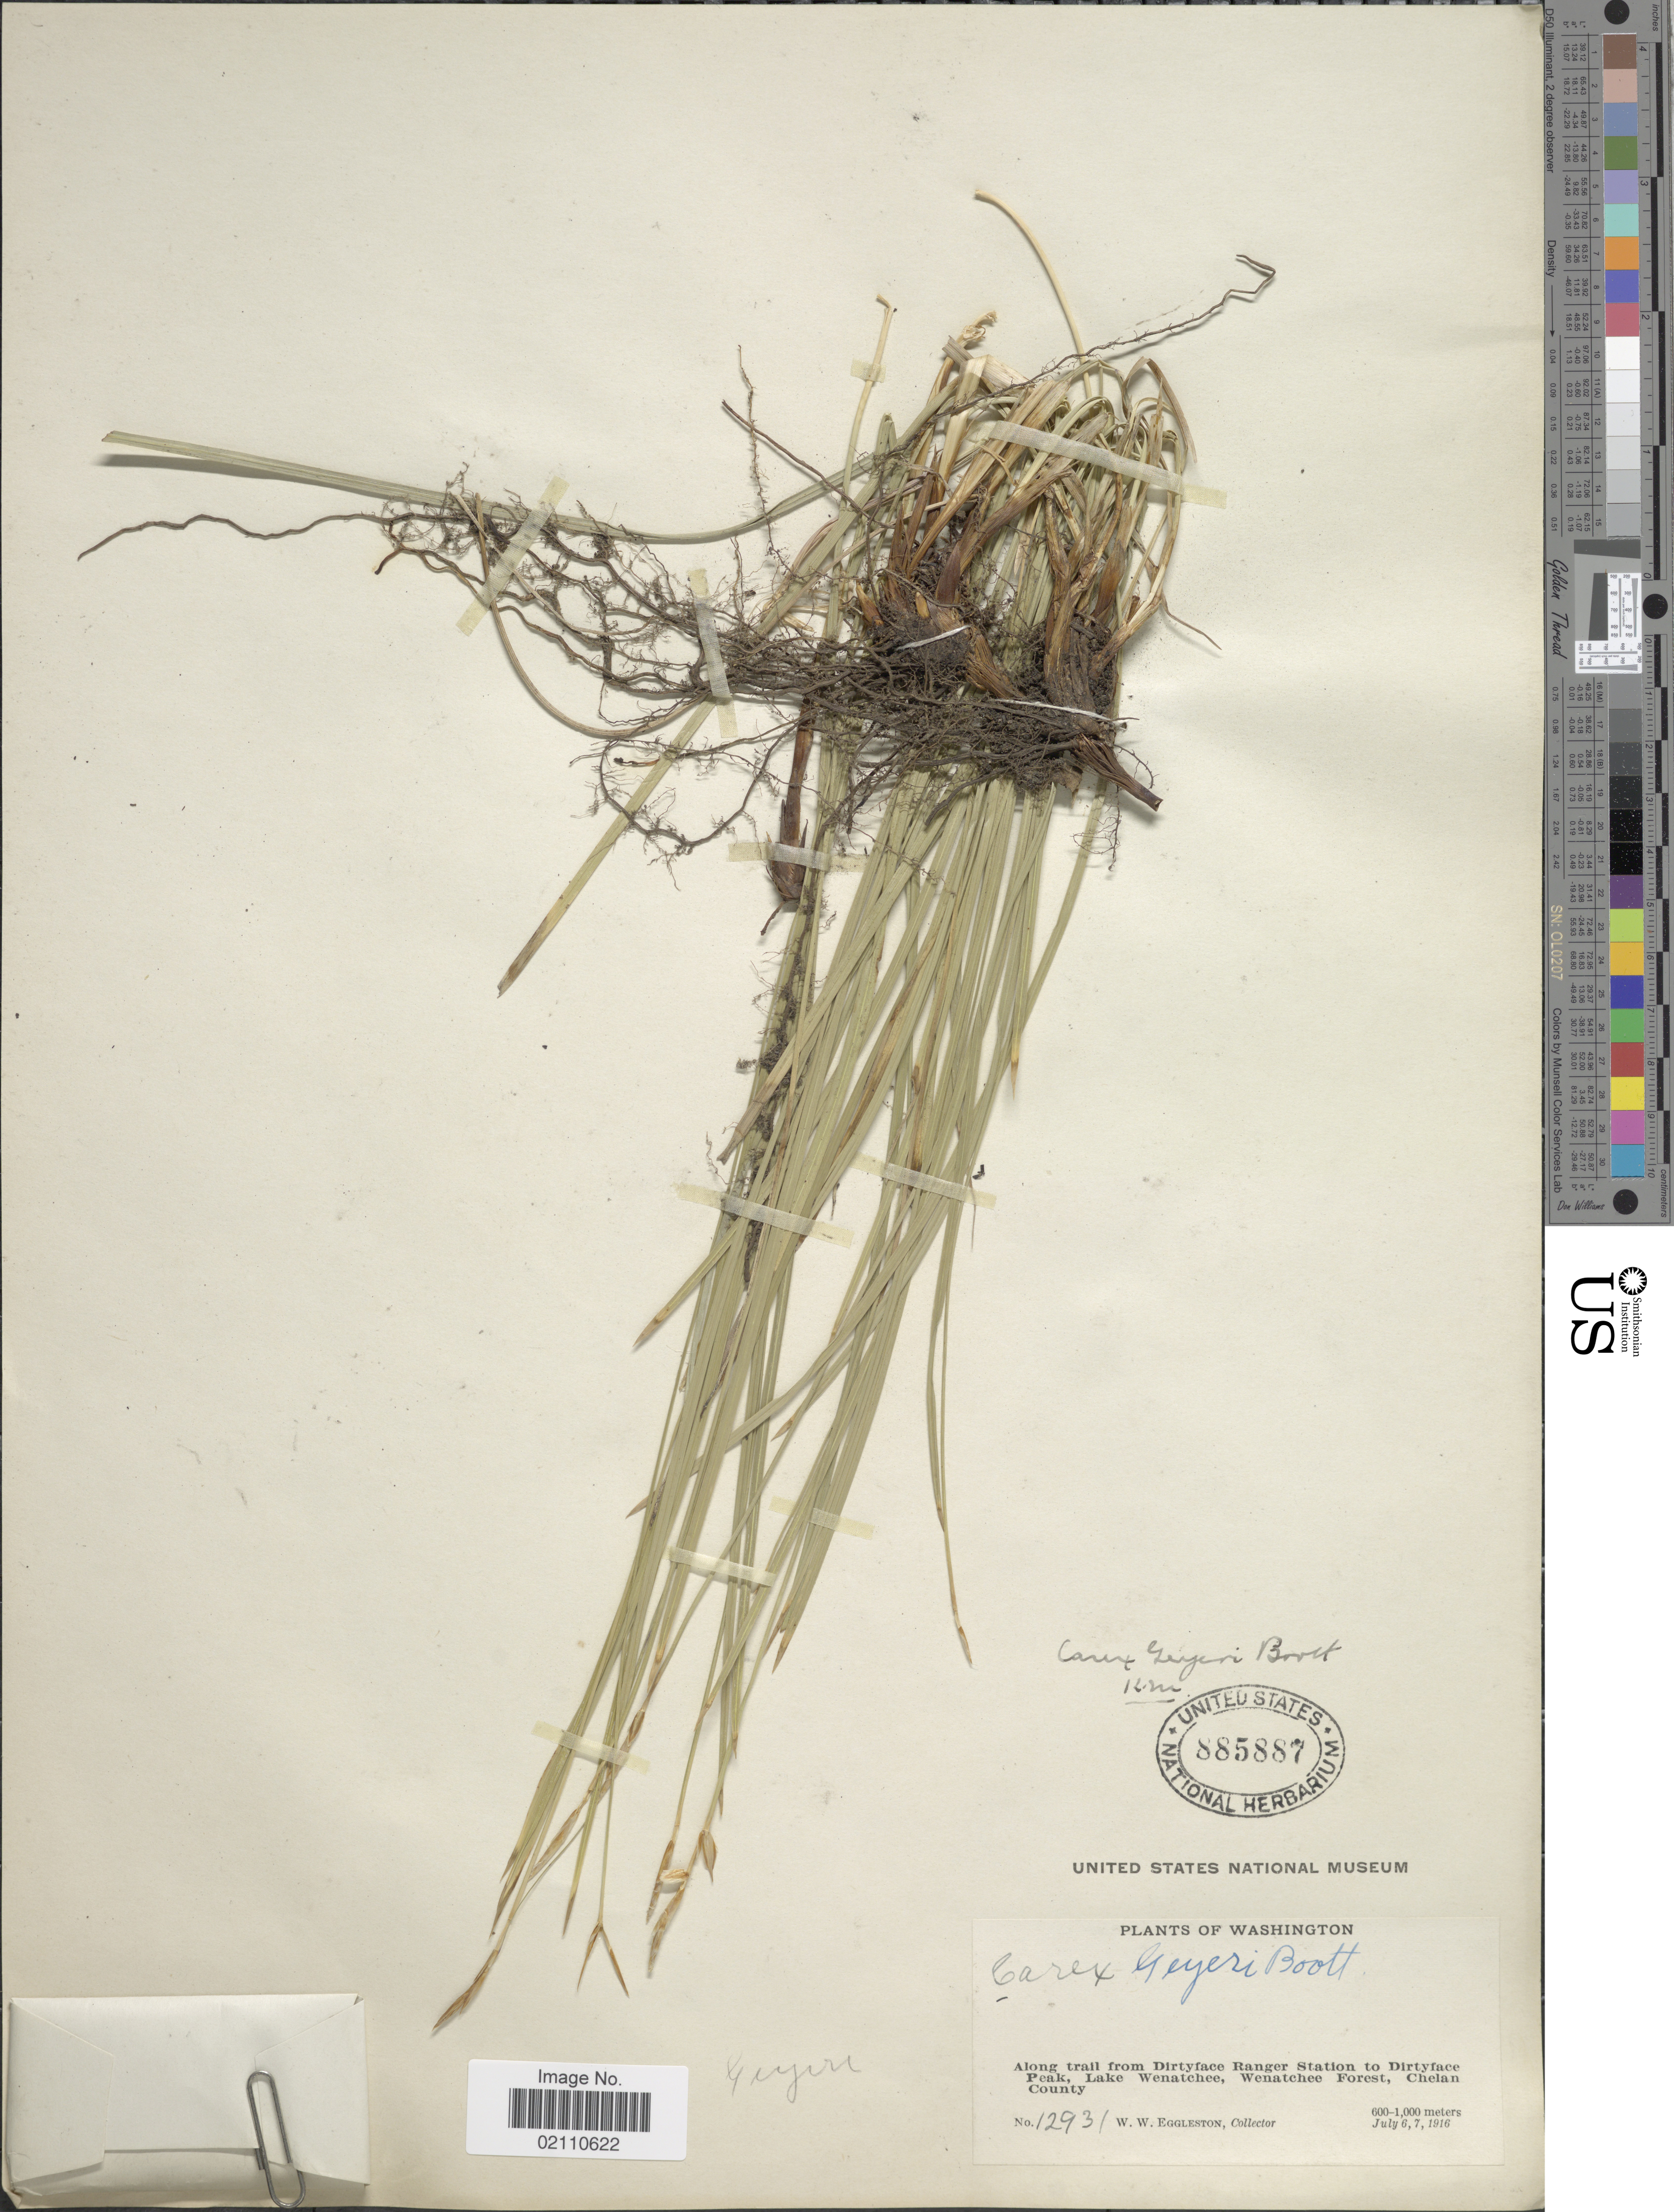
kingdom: Plantae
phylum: Tracheophyta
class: Liliopsida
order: Poales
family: Cyperaceae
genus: Carex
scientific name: Carex geyeri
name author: Boott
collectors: W. W. Eggleston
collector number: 12931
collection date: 1916-07-06/1916-07-07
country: United States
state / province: Washington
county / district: Chelan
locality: Along trail from Dirtyface Ranger Station to Dirtyface Peak, Lake Wenatchee, Wenatchee Forest, Chelan County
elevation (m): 600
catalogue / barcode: US 885887